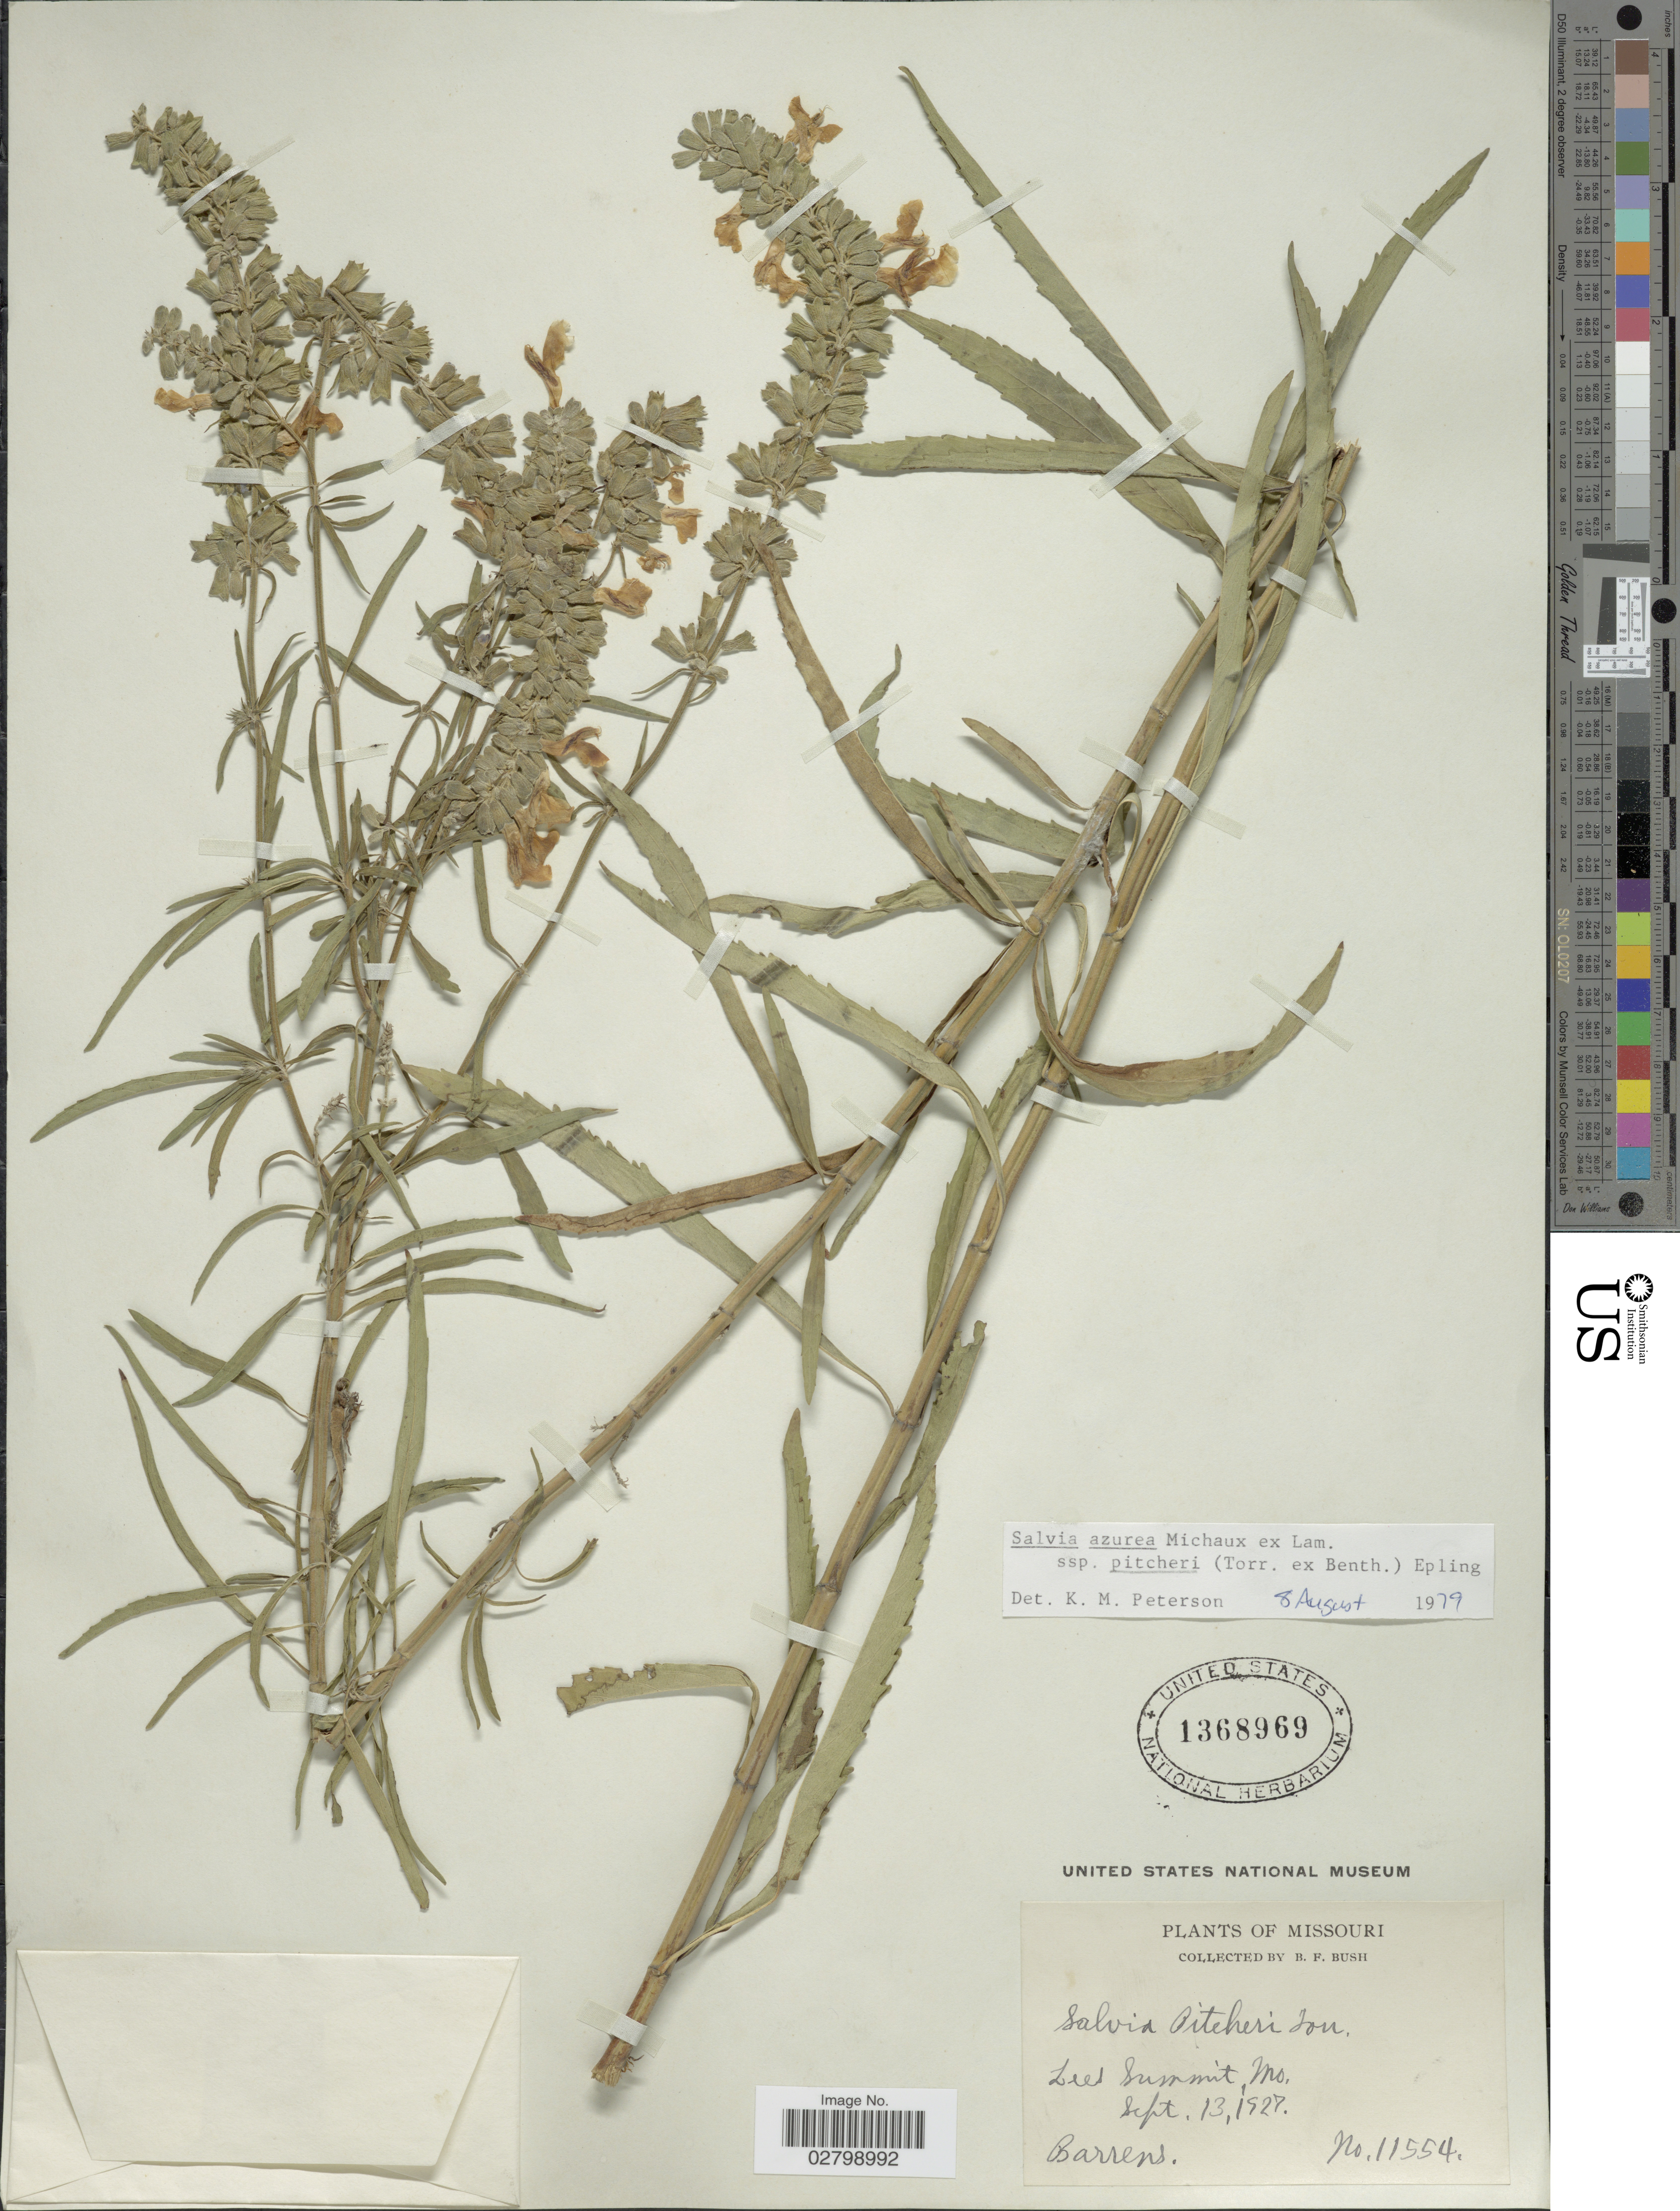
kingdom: Plantae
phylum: Tracheophyta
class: Magnoliopsida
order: Lamiales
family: Lamiaceae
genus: Salvia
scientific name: Salvia azurea subsp. pitcheri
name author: Michx. ex Lam.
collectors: B. F. Bush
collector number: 11554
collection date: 1927-09-13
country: United States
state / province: Missouri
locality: Lees Summit. Barrens.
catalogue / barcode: US 1368969